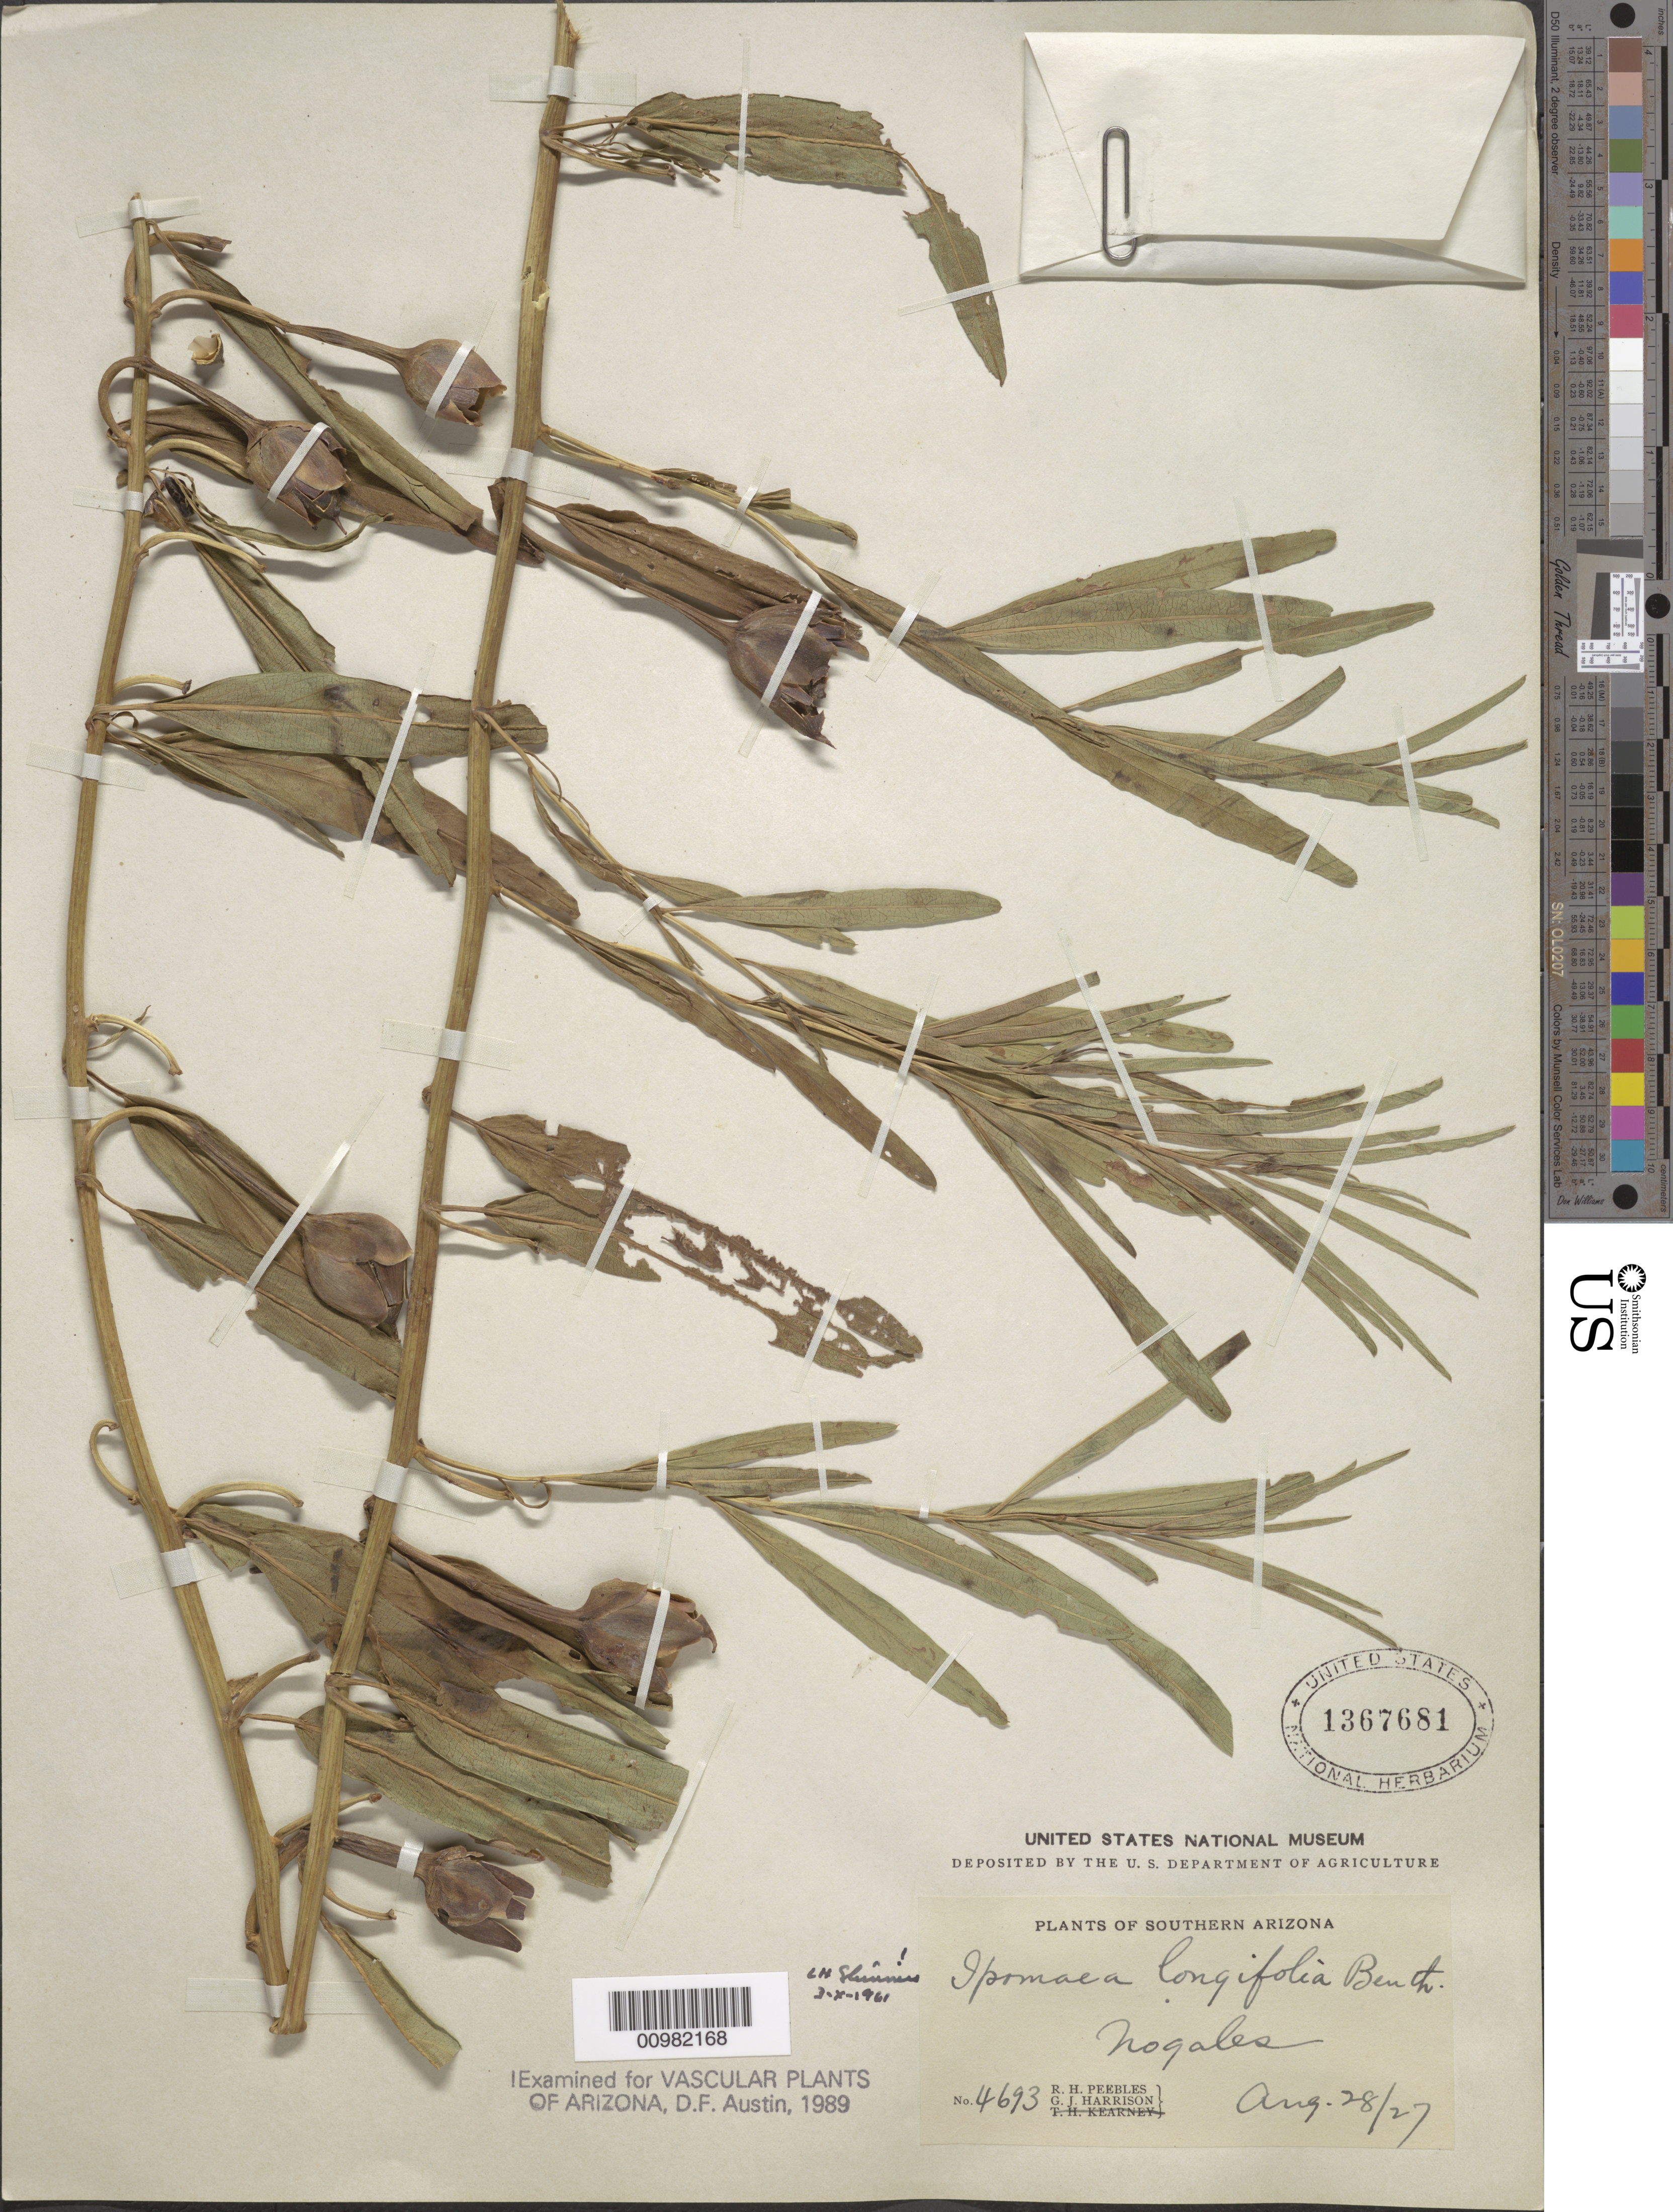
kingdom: Plantae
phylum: Tracheophyta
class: Magnoliopsida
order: Solanales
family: Convolvulaceae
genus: Ipomoea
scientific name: Ipomoea longifolia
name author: Benth.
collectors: R. H. Peebles & G. J. Harrison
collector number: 4693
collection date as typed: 28 Aug 1927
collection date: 1927-08-28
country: United States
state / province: Arizona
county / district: Santa Cruz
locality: Nogales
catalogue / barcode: US 1367681